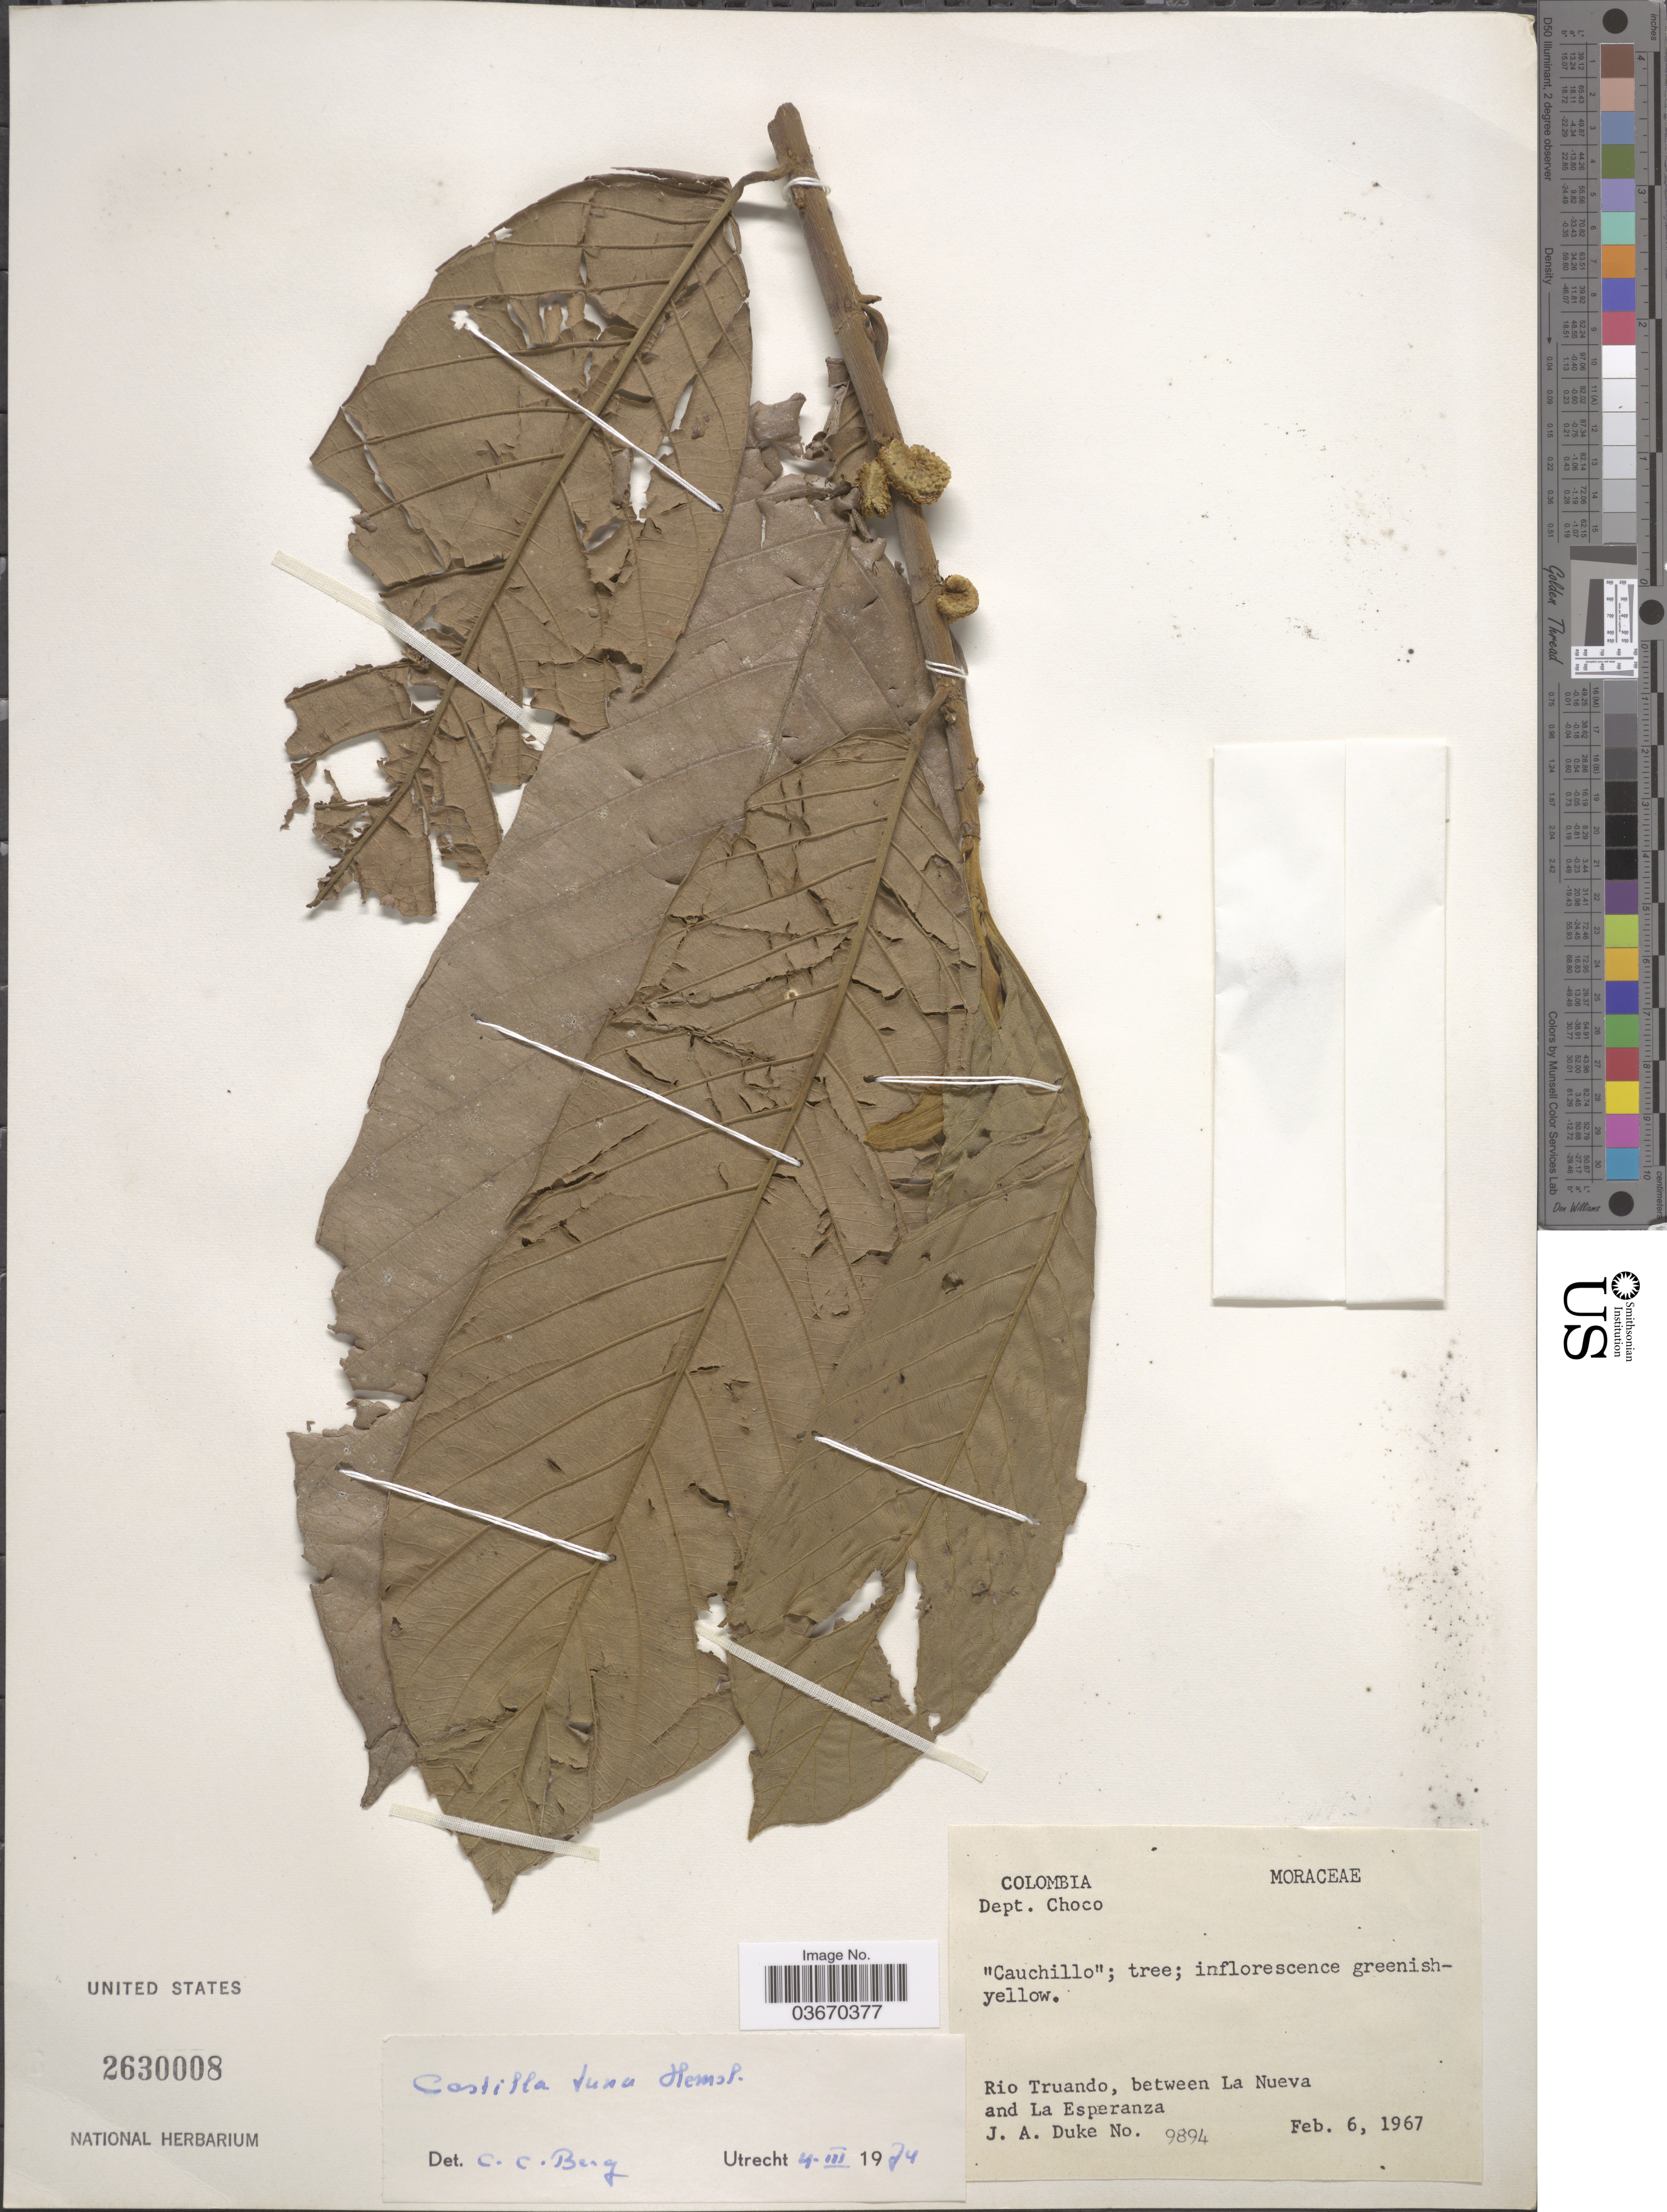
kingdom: Plantae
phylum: Tracheophyta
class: Magnoliopsida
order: Rosales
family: Moraceae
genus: Castilla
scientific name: Castilla tunu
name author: Hemsl.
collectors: J. A. Duke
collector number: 9894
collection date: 1967-02-06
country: Colombia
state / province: Chocó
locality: Dept. Choco. Rio Truando, between La Nueva and La Esperanza.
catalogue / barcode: US 2630008